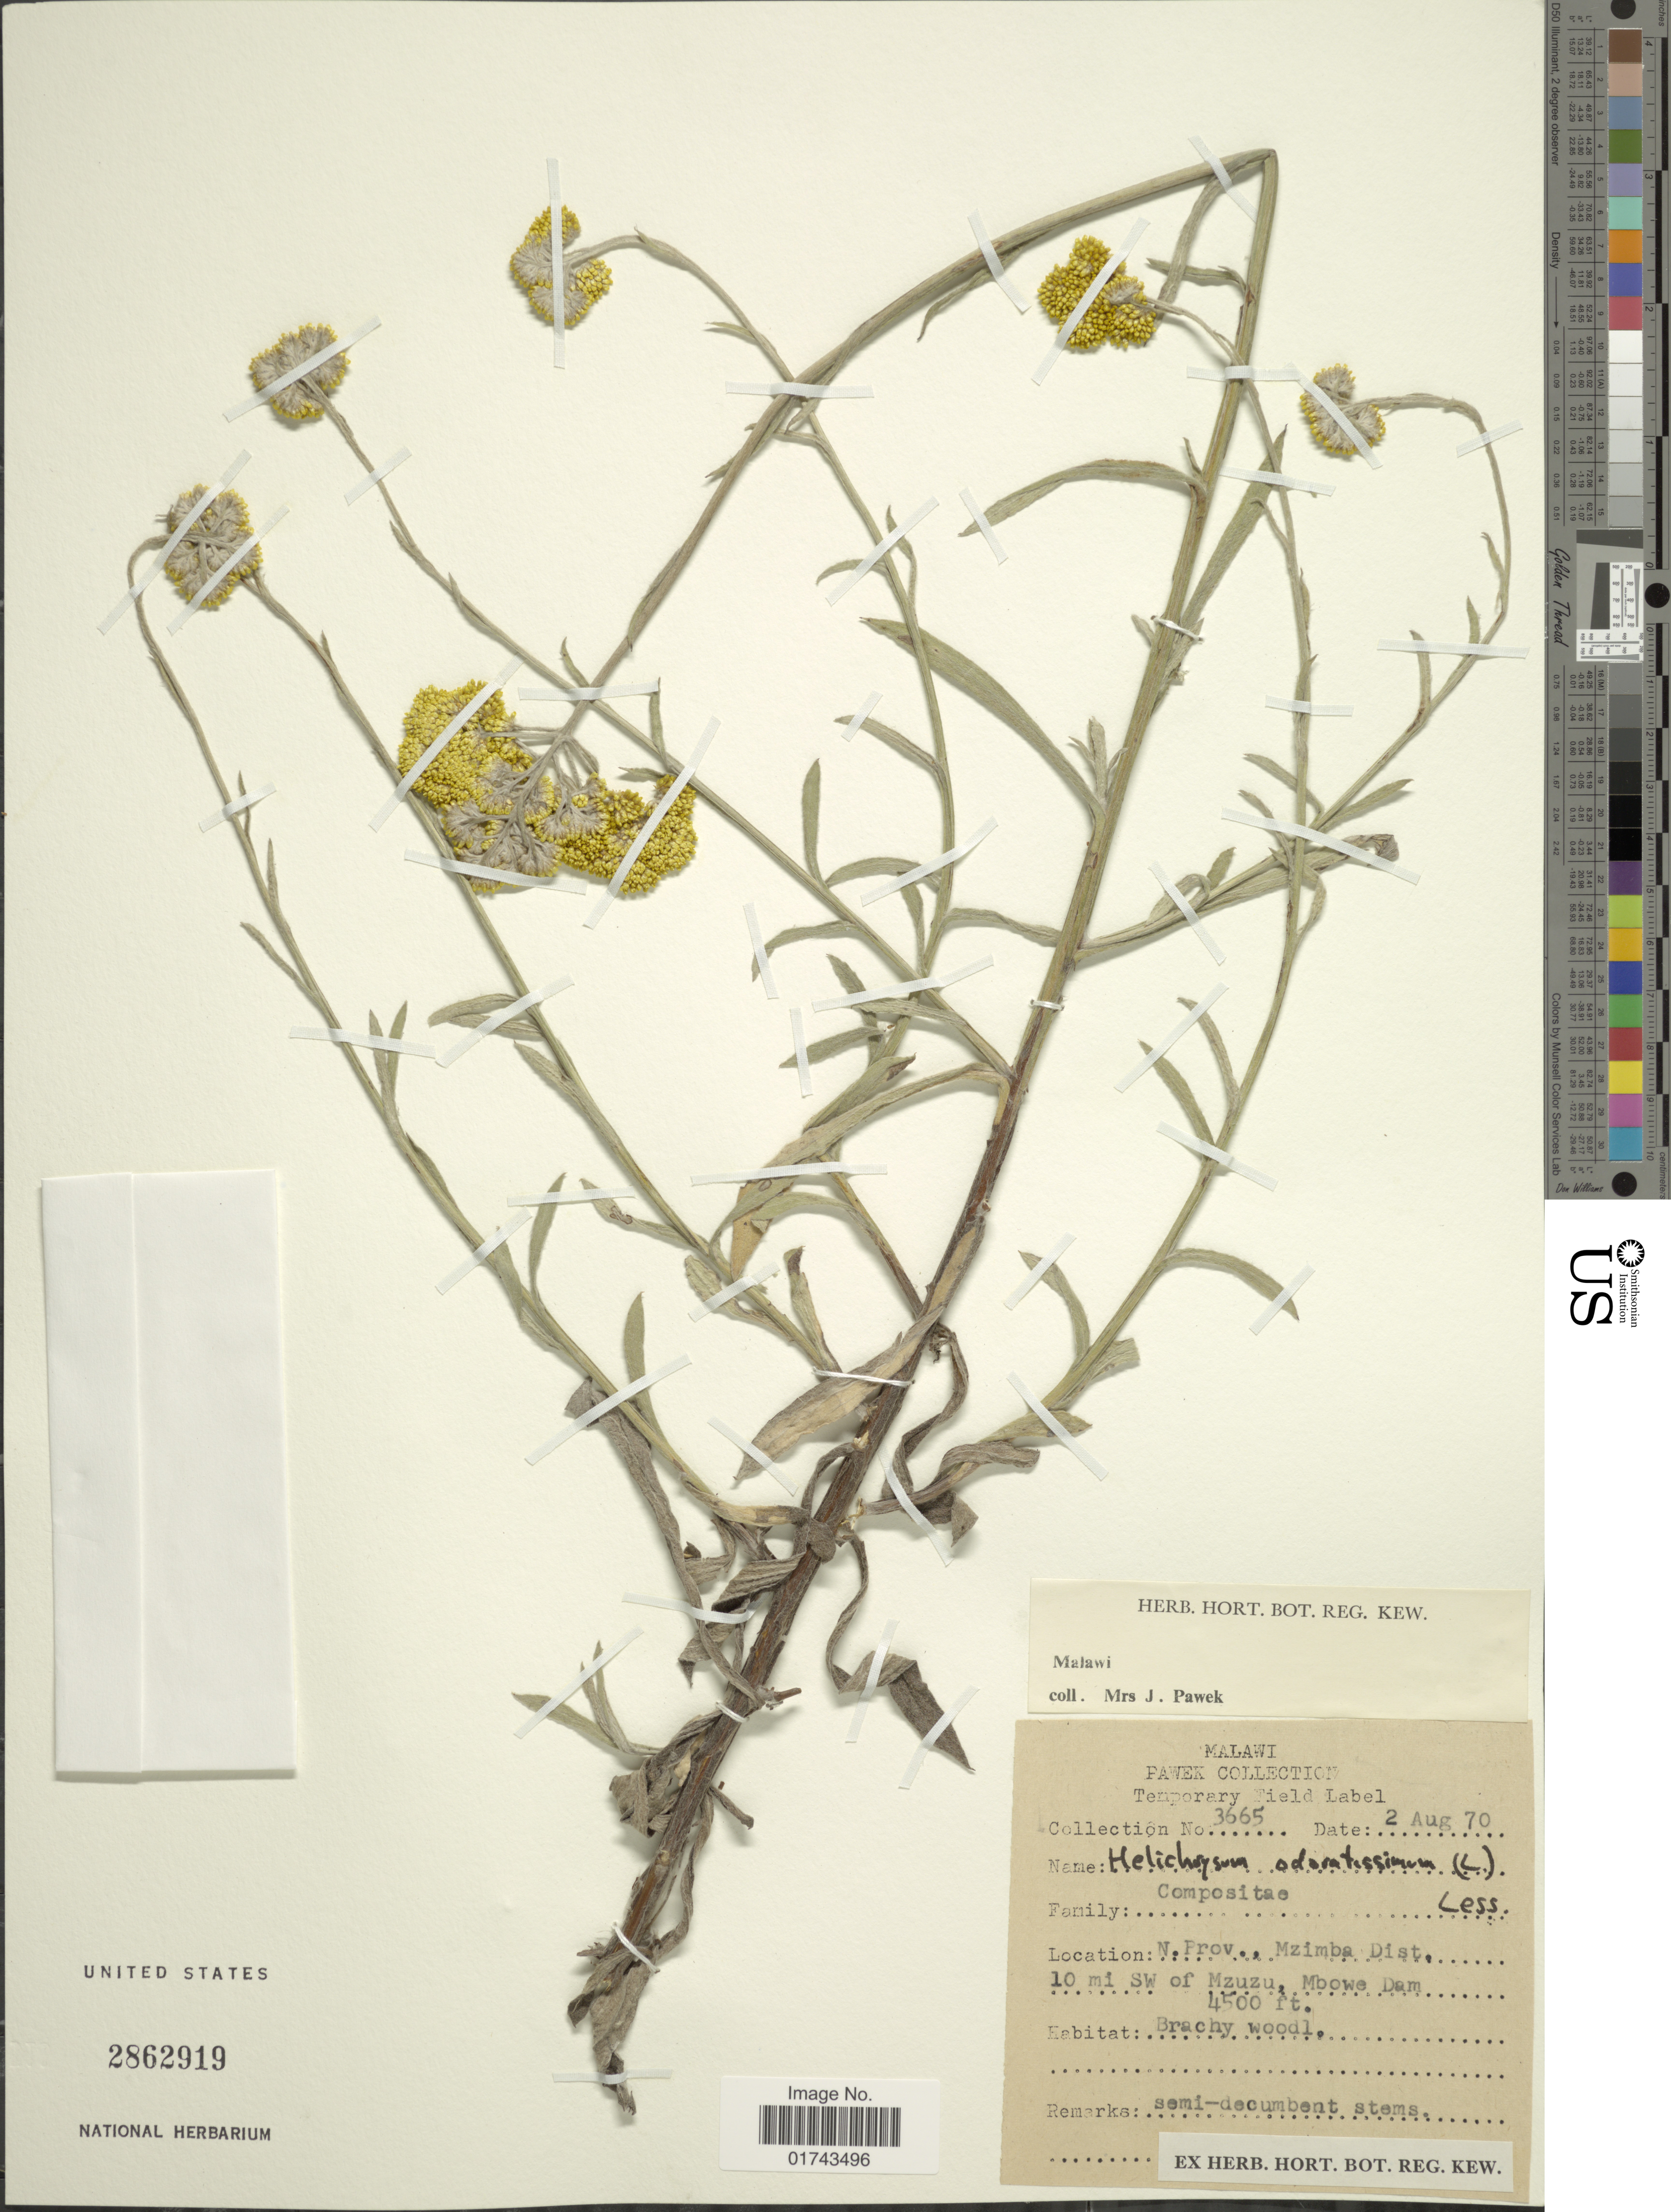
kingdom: Plantae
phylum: Tracheophyta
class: Magnoliopsida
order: Asterales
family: Asteraceae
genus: Helichrysum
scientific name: Helichrysum odoratissimum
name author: (L.) Sweet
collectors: J. Pawek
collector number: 3665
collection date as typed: Transcribed d/m/y: 2/8/70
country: Malawi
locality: Malawi, Pawek Collection, N. Prov. Mzimba Dist., 10 mi. SW of Mzuzu, Mbowe Dam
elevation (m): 1372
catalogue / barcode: US 2862919